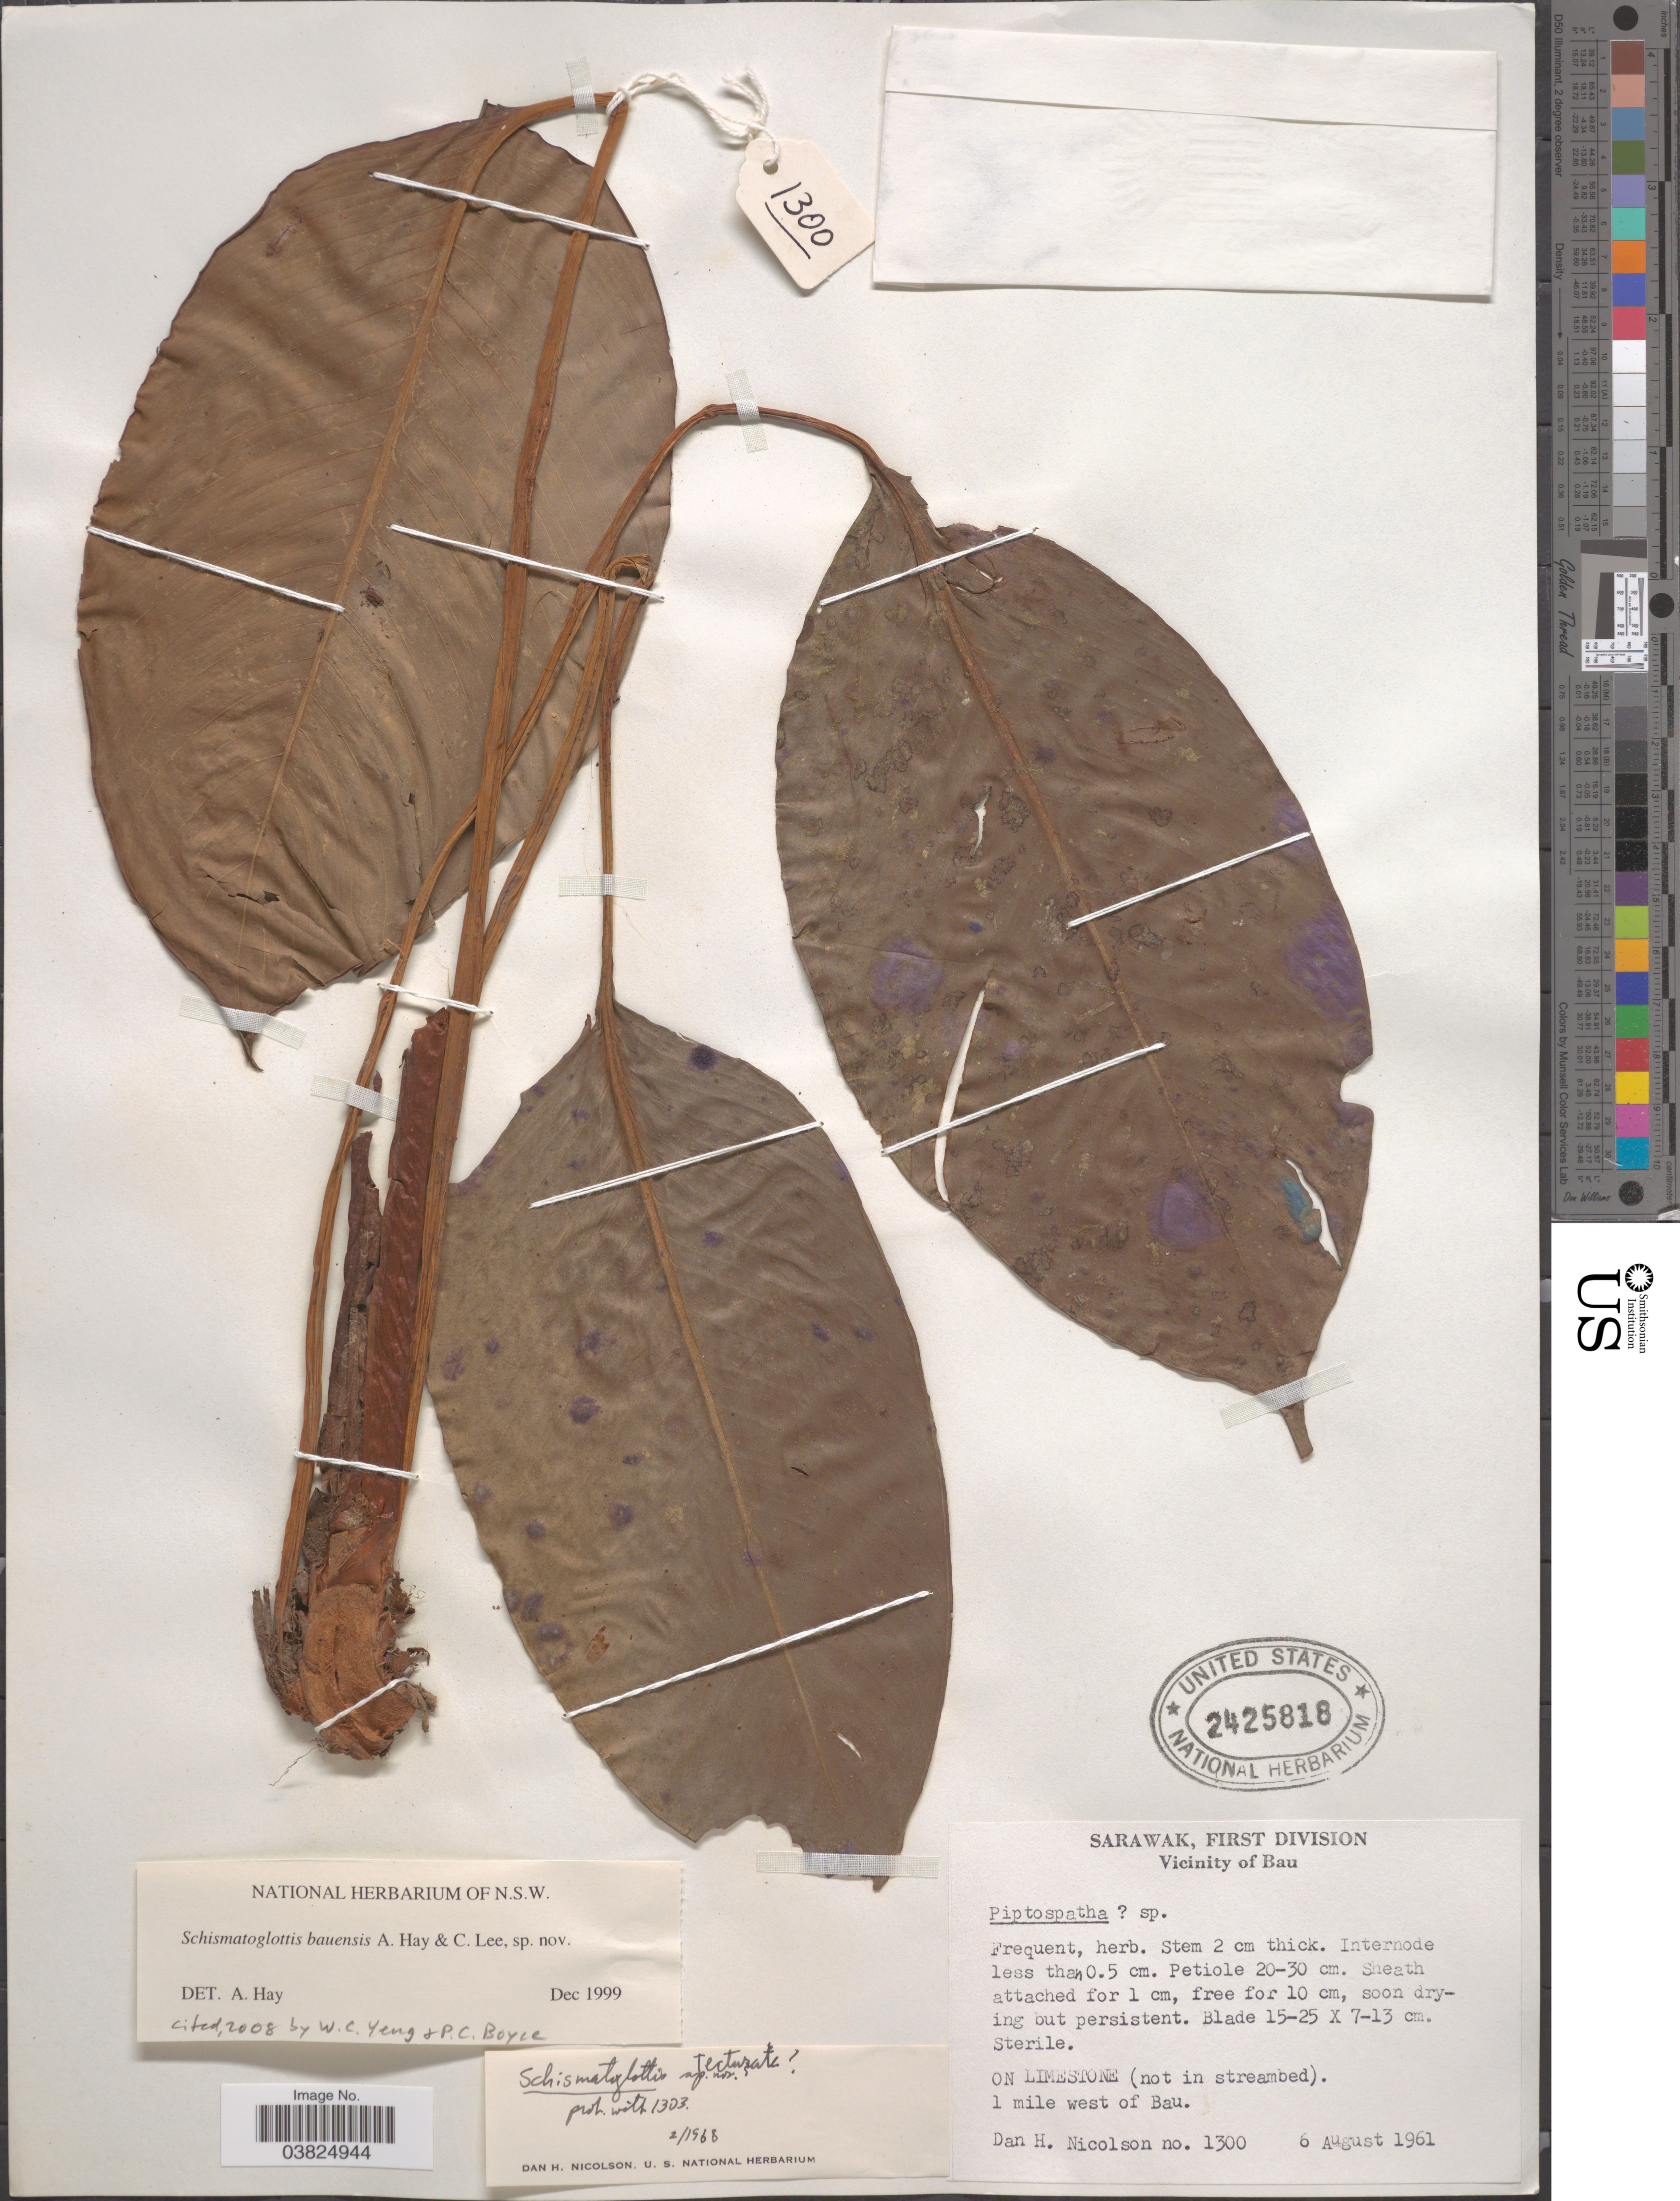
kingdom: Plantae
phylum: Tracheophyta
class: Liliopsida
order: Alismatales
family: Araceae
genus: Schismatoglottis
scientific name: Schismatoglottis bauensis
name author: A. Hay & C. Lee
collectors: D. H. Nicolson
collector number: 1300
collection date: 1961-08-06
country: Malaysia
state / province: Sarawak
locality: First Division. Vicinity of Bau. On limestone (not in streambed). 1 mile west of Bau.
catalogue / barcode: US 2425818